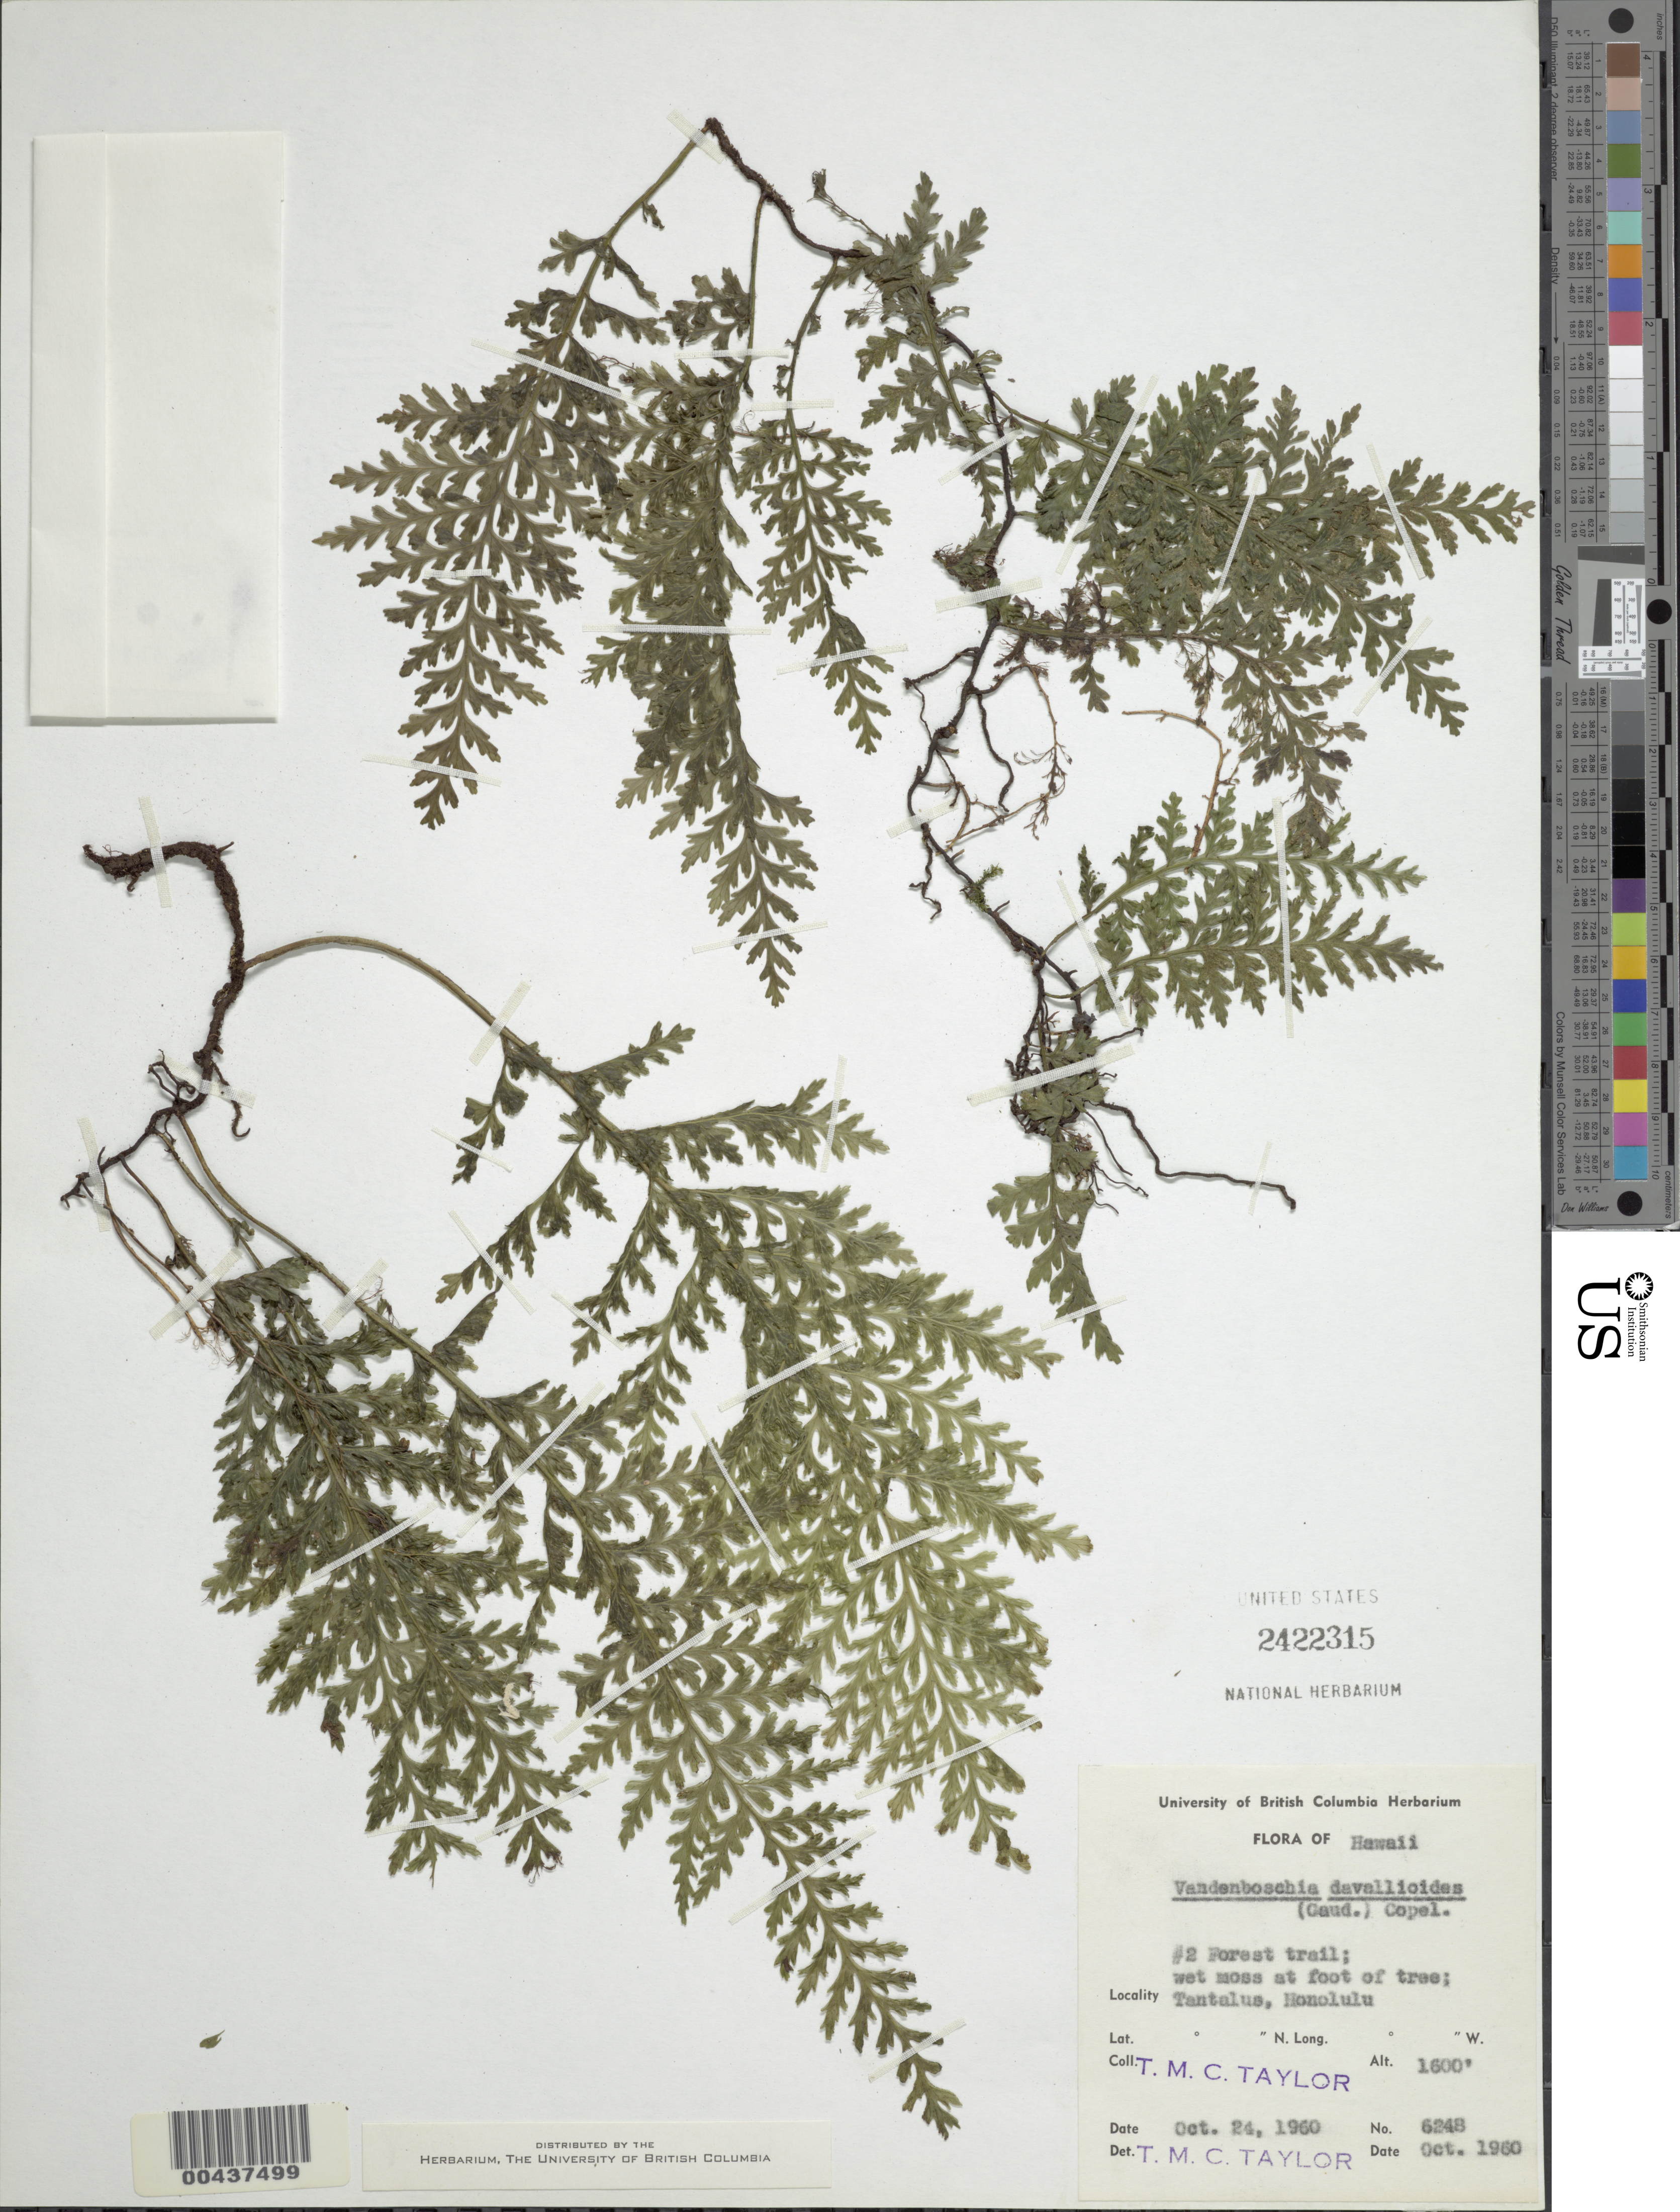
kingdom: Plantae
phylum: Tracheophyta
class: Polypodiopsida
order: Hymenophyllales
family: Hymenophyllaceae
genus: Vandenboschia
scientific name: Vandenboschia davallioides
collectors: T. M. C. Taylor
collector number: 6248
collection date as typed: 24 Oct 1960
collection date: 1960-10-24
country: United States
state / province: Hawaii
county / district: Honolulu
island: Oahu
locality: Tantalus, Honolulu, #2 Forest trail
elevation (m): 488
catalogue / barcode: US 2422315